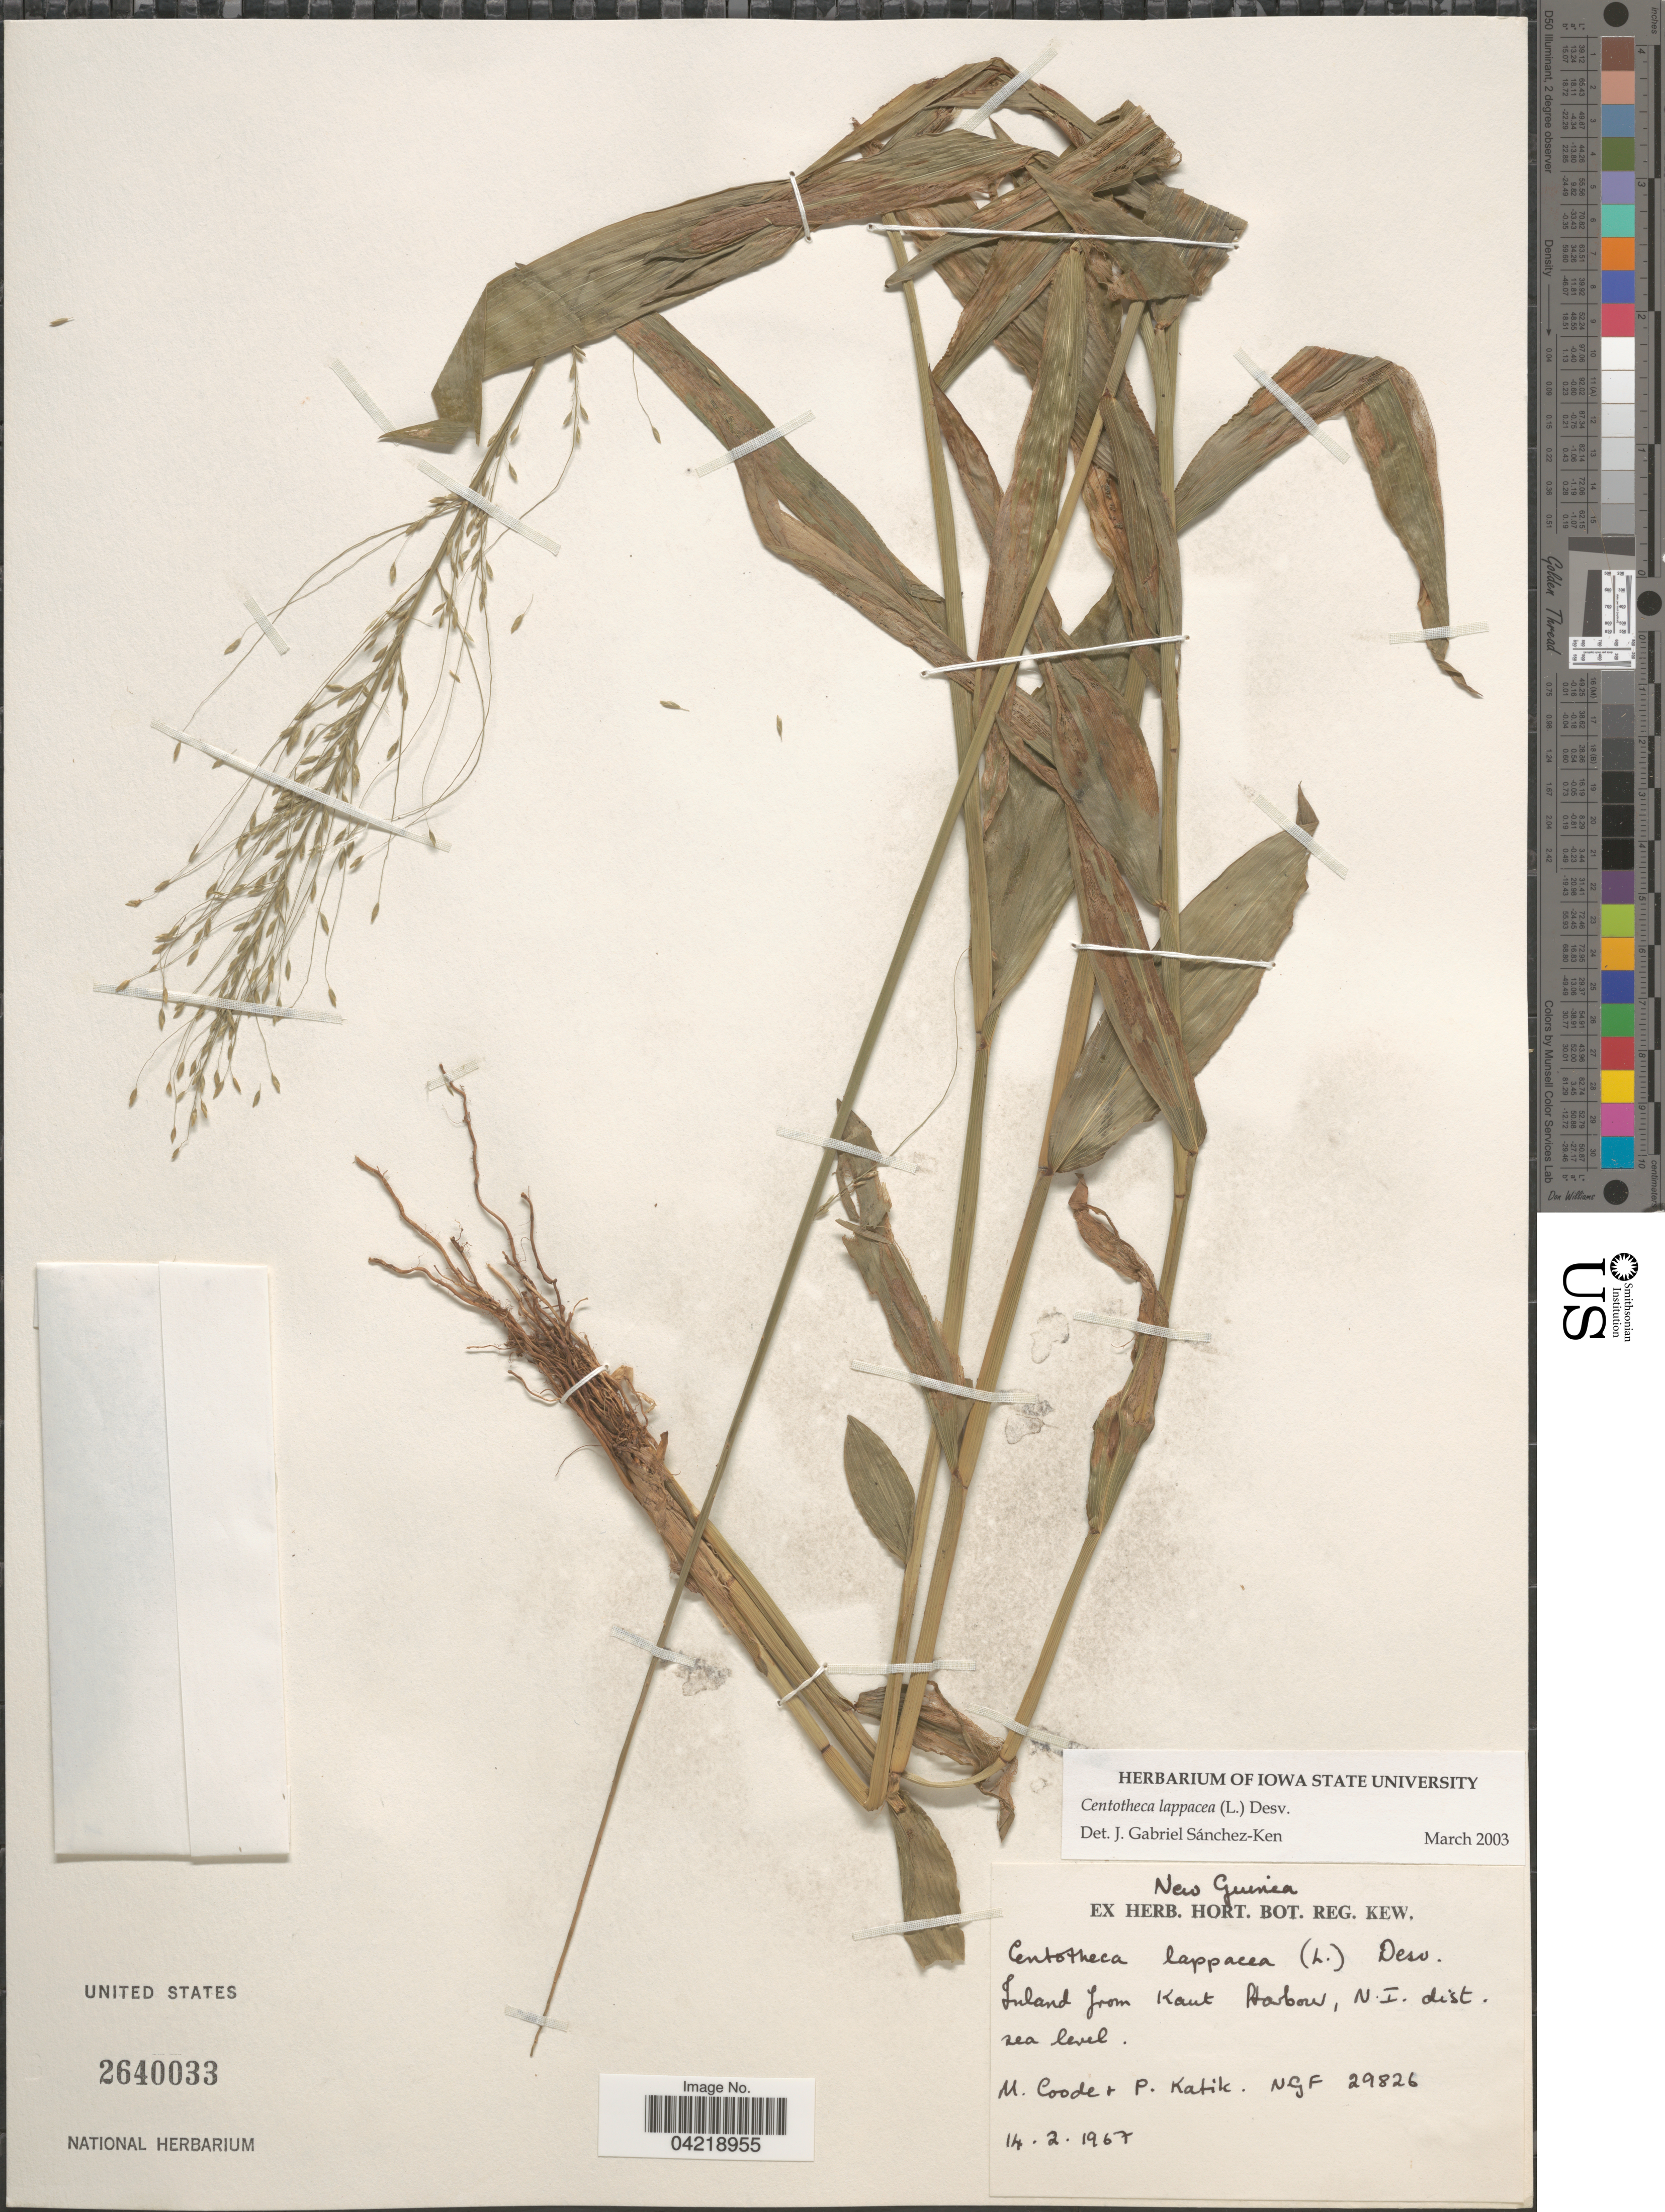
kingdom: Plantae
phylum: Tracheophyta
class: Liliopsida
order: Poales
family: Poaceae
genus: Centotheca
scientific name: Centotheca lappacea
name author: (L.) Desv.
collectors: M. Coode & P. Katik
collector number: NGF29826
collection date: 1967-02-14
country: Papua New Guinea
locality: New Guinea. Inland from Kant Harbour, N. I. dist.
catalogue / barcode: US 2640033